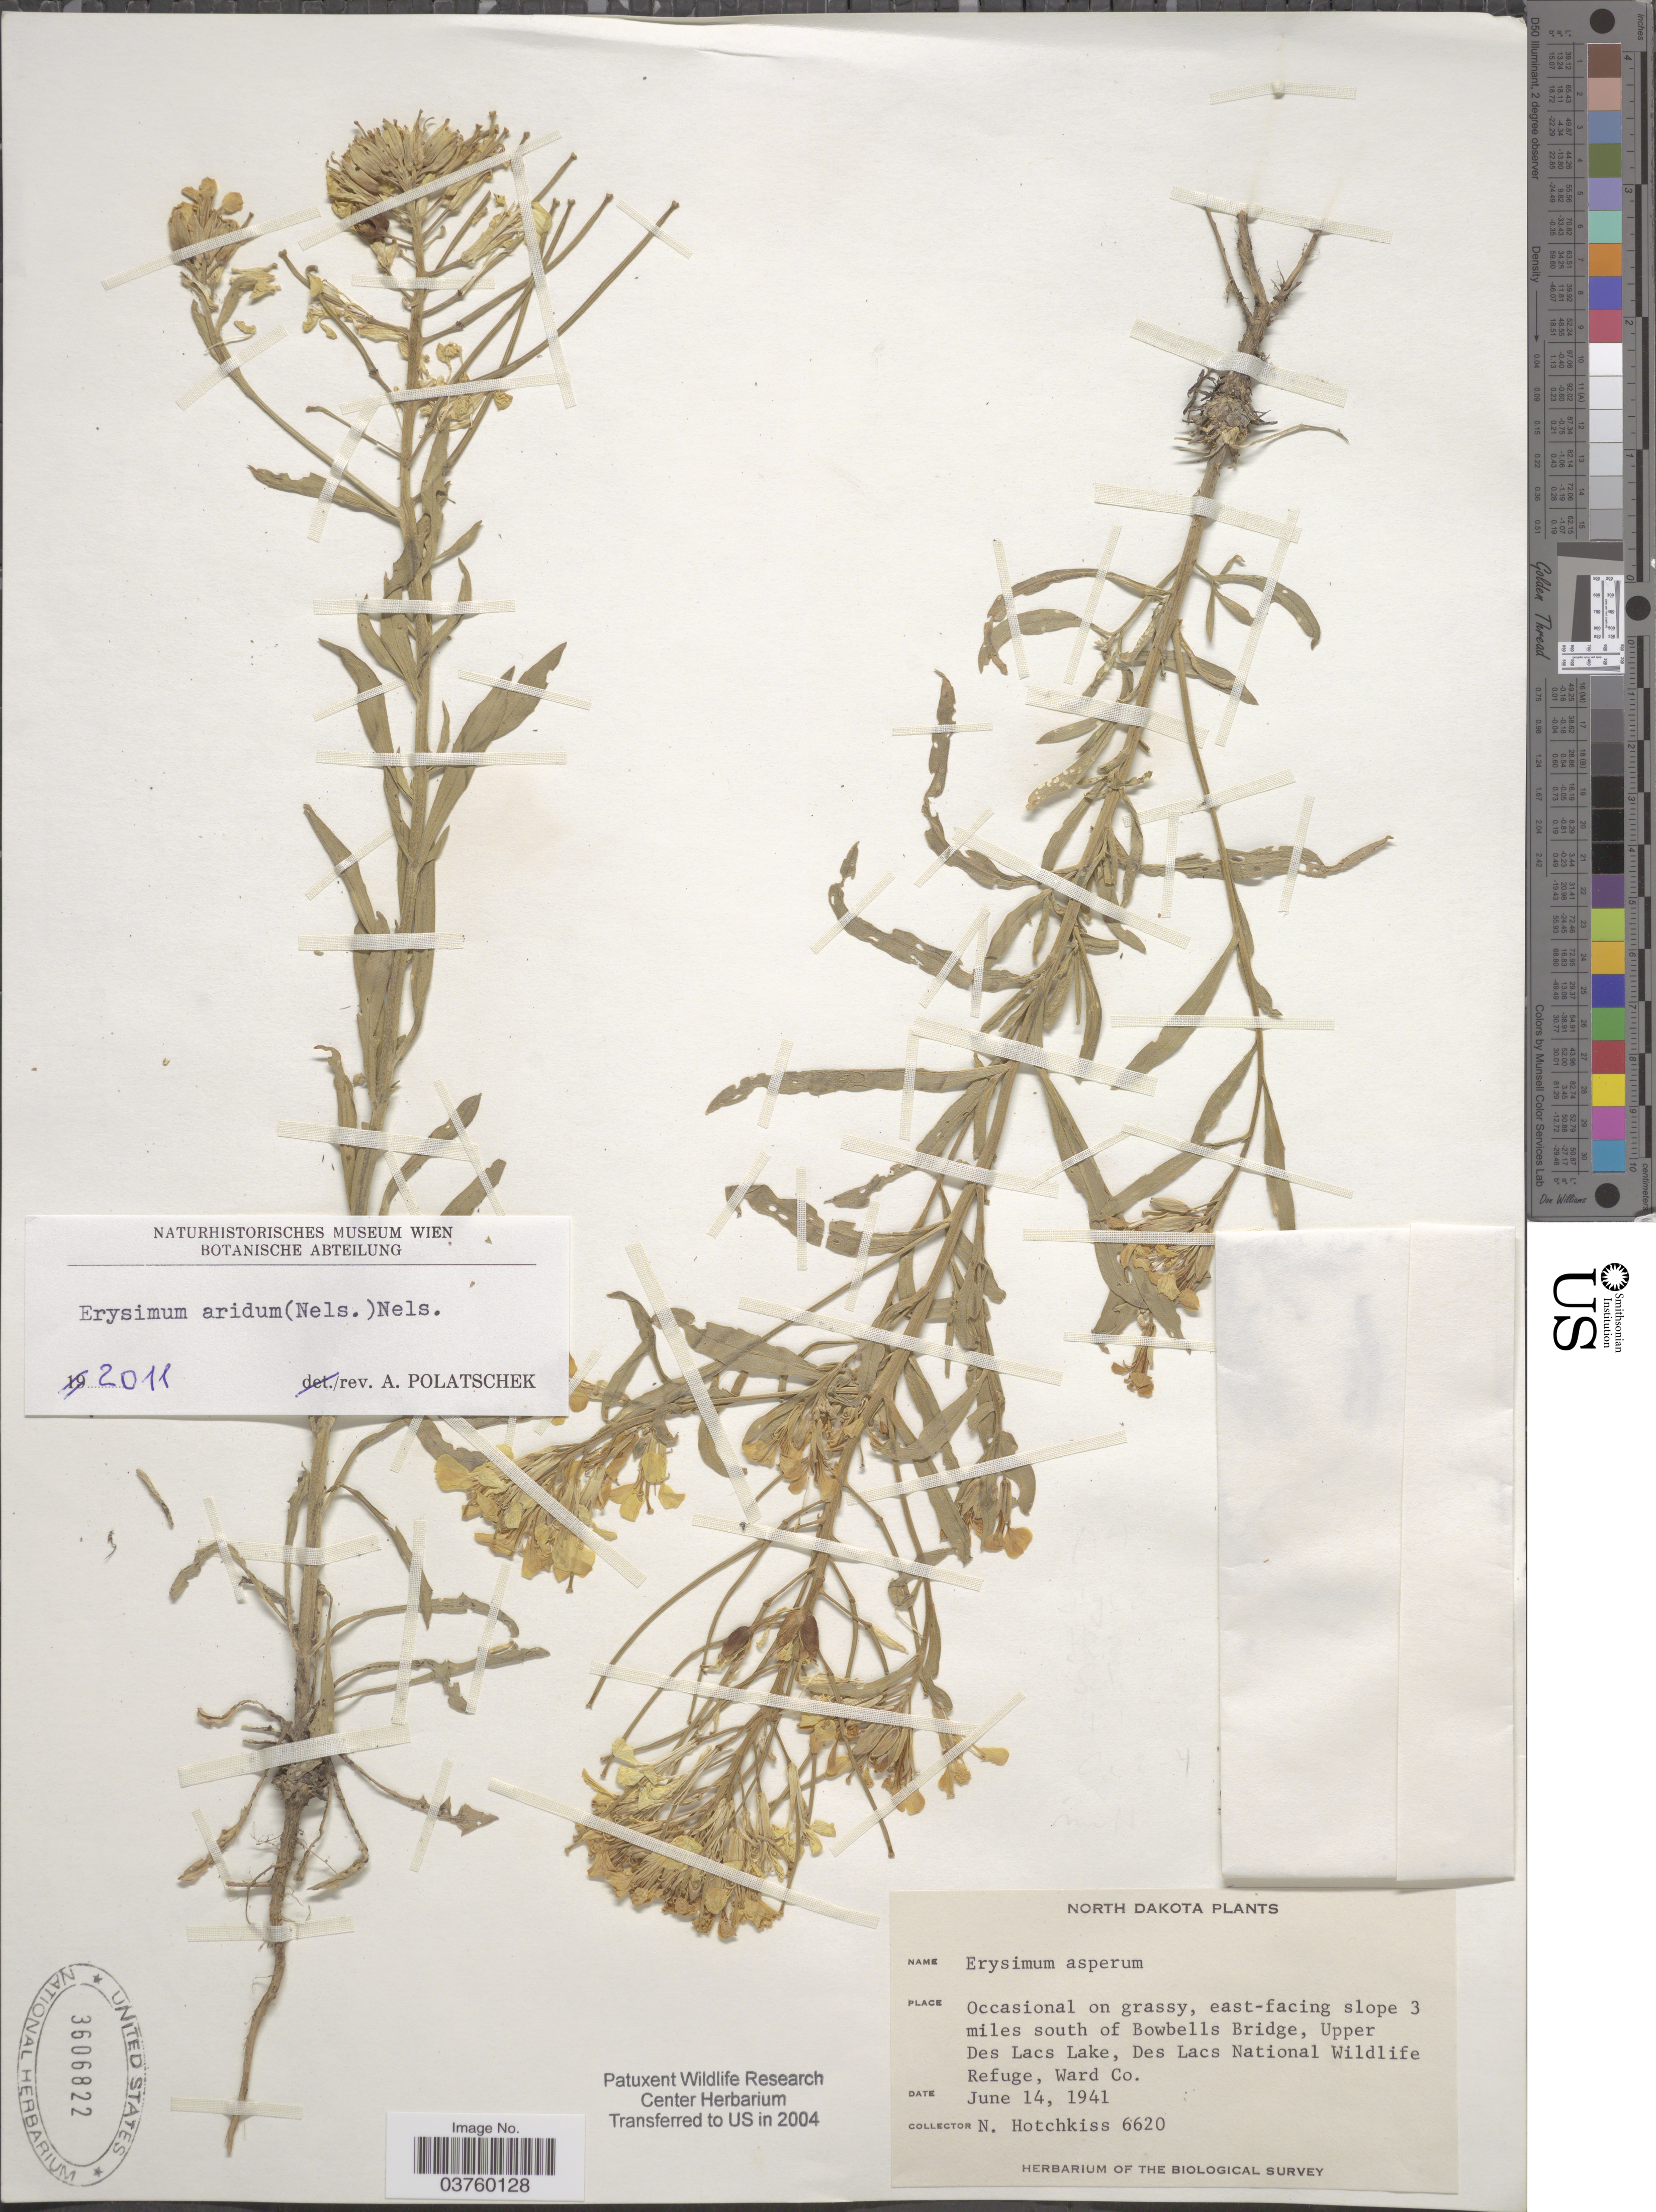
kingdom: Plantae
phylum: Tracheophyta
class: Magnoliopsida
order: Brassicales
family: Brassicaceae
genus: Erysimum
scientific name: Erysimum aridum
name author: (A. Nelson) A. Nelson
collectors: N. Hotchkiss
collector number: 6620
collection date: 1941-06-14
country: United States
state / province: North Dakota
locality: Occasional on grassy, east-facing slope 3 miles south of Bowbells Bridge, Upper Des Lacs Lake, Des Lacs National Wildlife Refuge, Ward Co.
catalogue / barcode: US 3606822